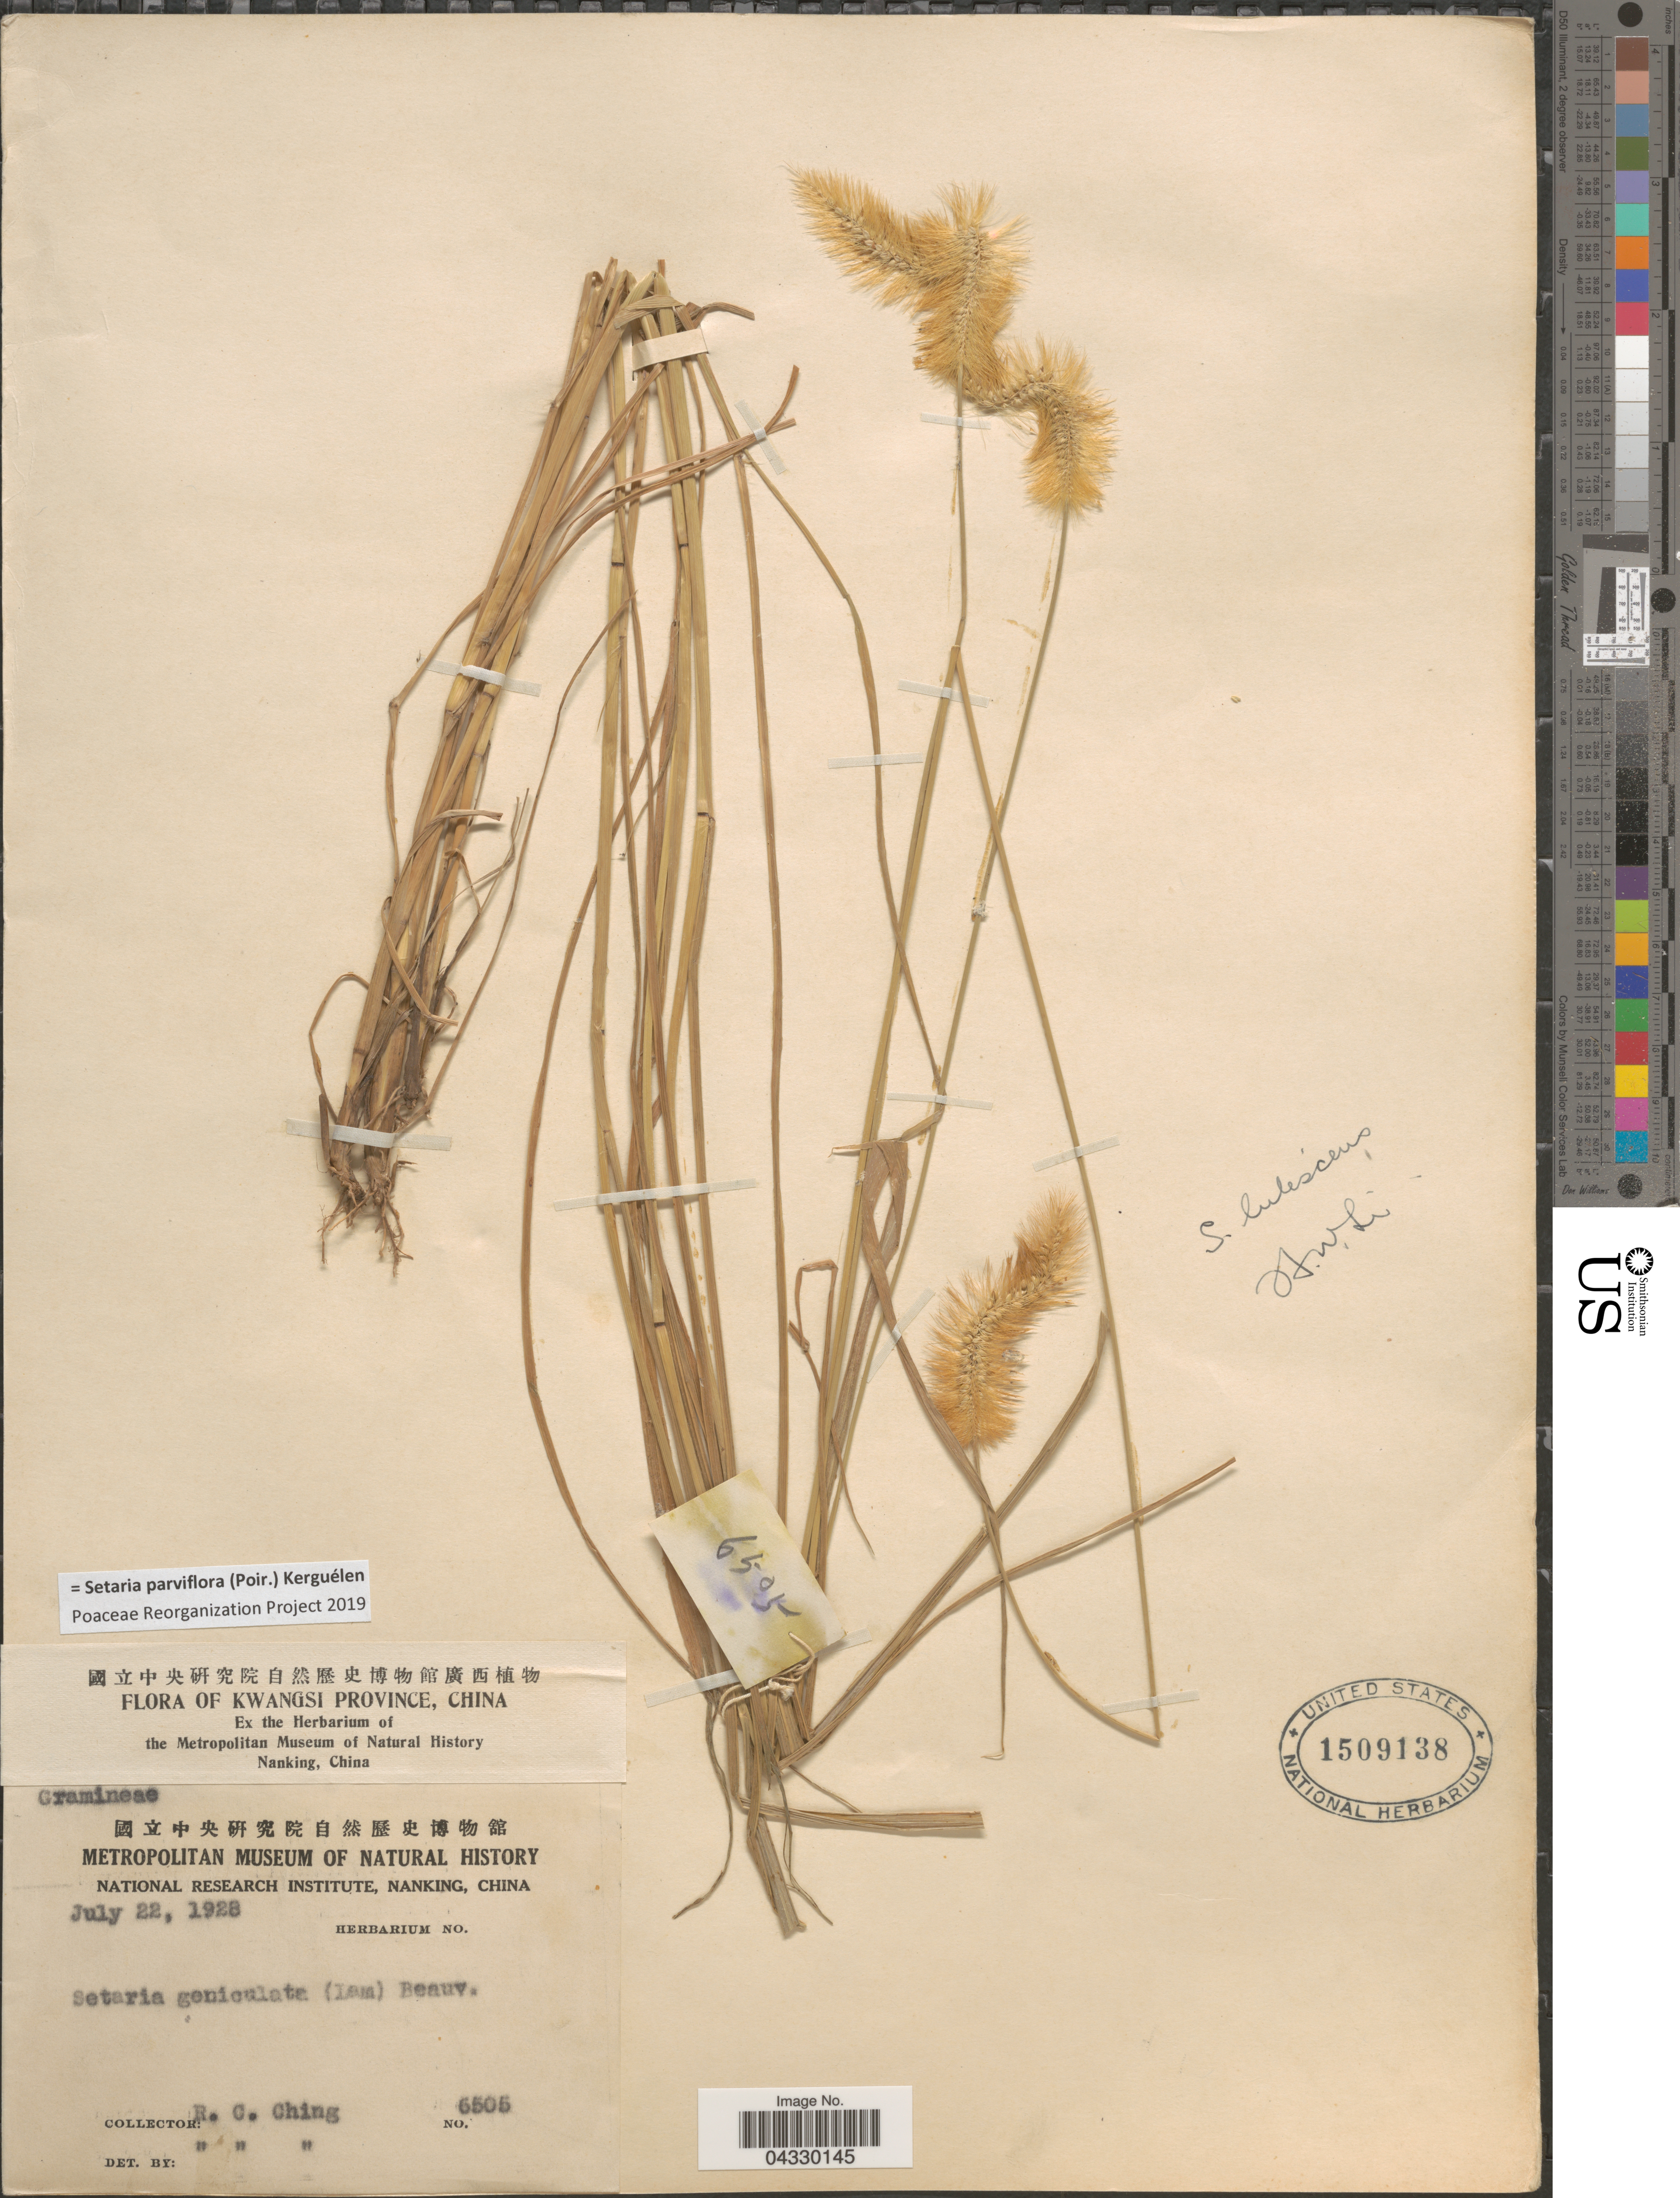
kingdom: Plantae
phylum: Tracheophyta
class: Liliopsida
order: Poales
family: Poaceae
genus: Setaria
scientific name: Setaria parviflora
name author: (Poir.) Kerguélen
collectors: R. C. Ching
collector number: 6505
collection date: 1928-07-22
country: China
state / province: Guangxi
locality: Kwangsi Province.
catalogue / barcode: US 1509138